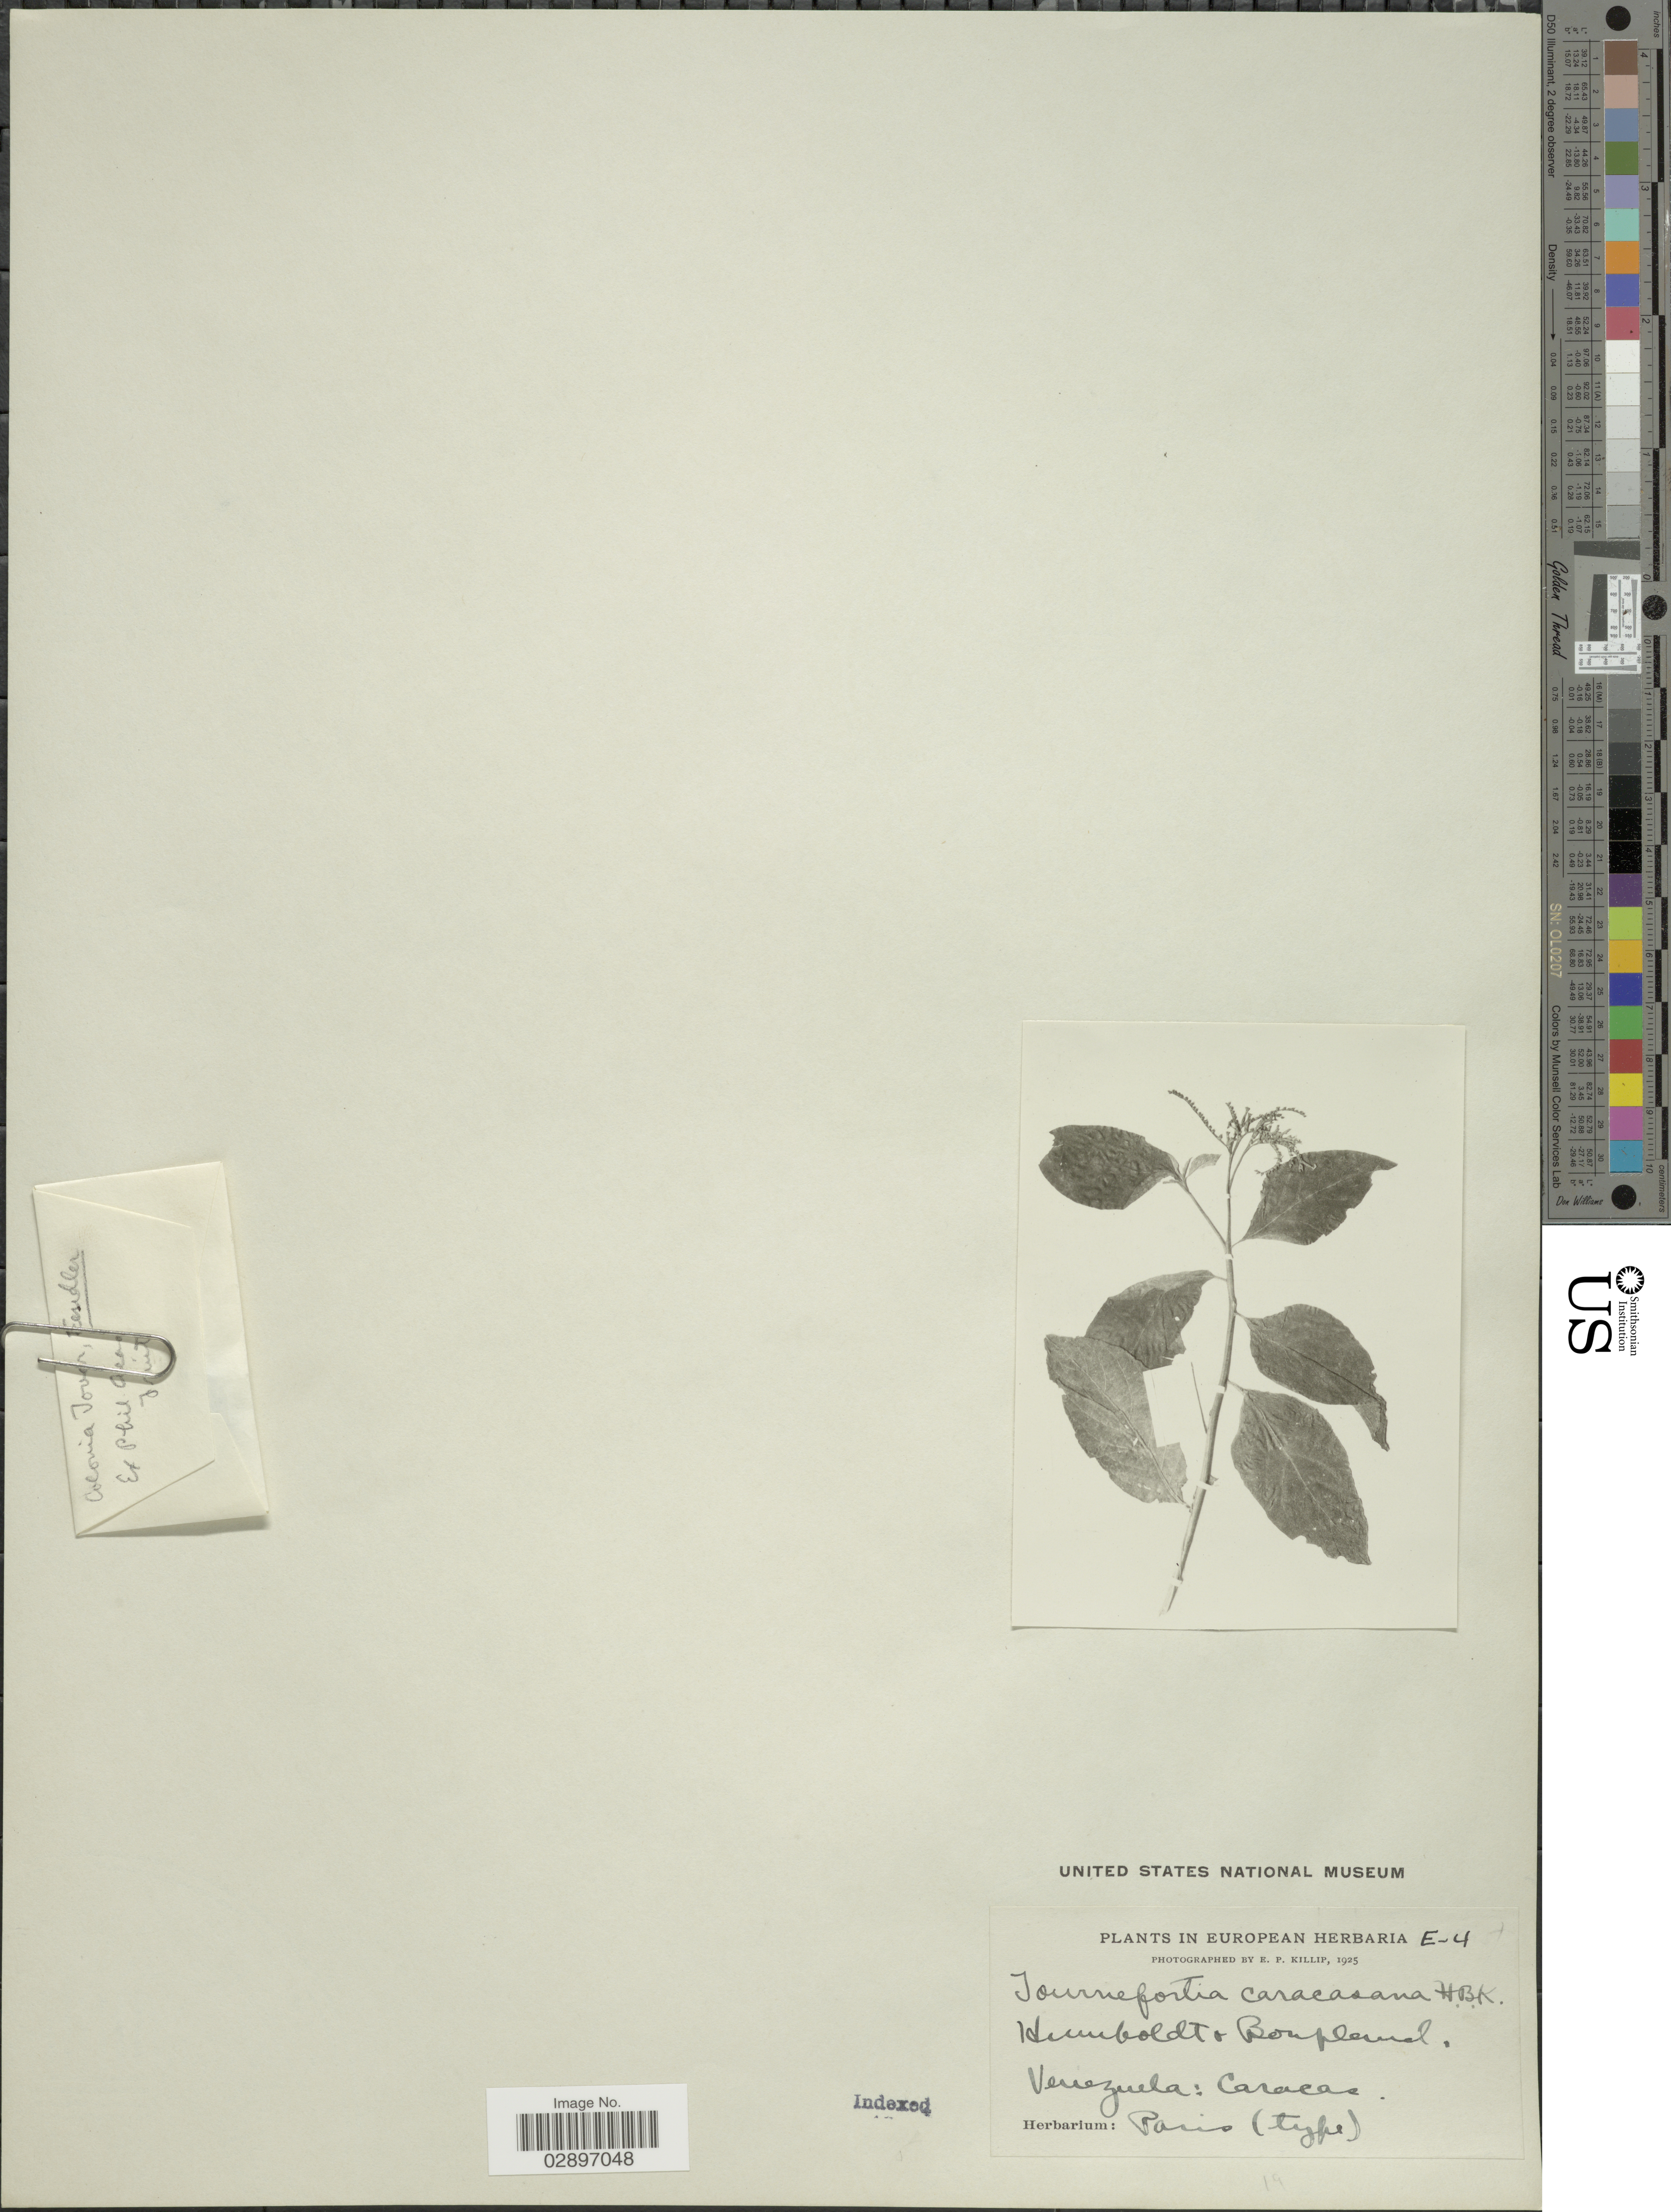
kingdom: Plantae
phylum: Tracheophyta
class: Magnoliopsida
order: Boraginales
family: Heliotropiaceae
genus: Tournefortia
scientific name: Tournefortia caracasana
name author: Kunth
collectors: E. P. Killip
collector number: E-4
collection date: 1925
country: Venezuela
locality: Caracas.